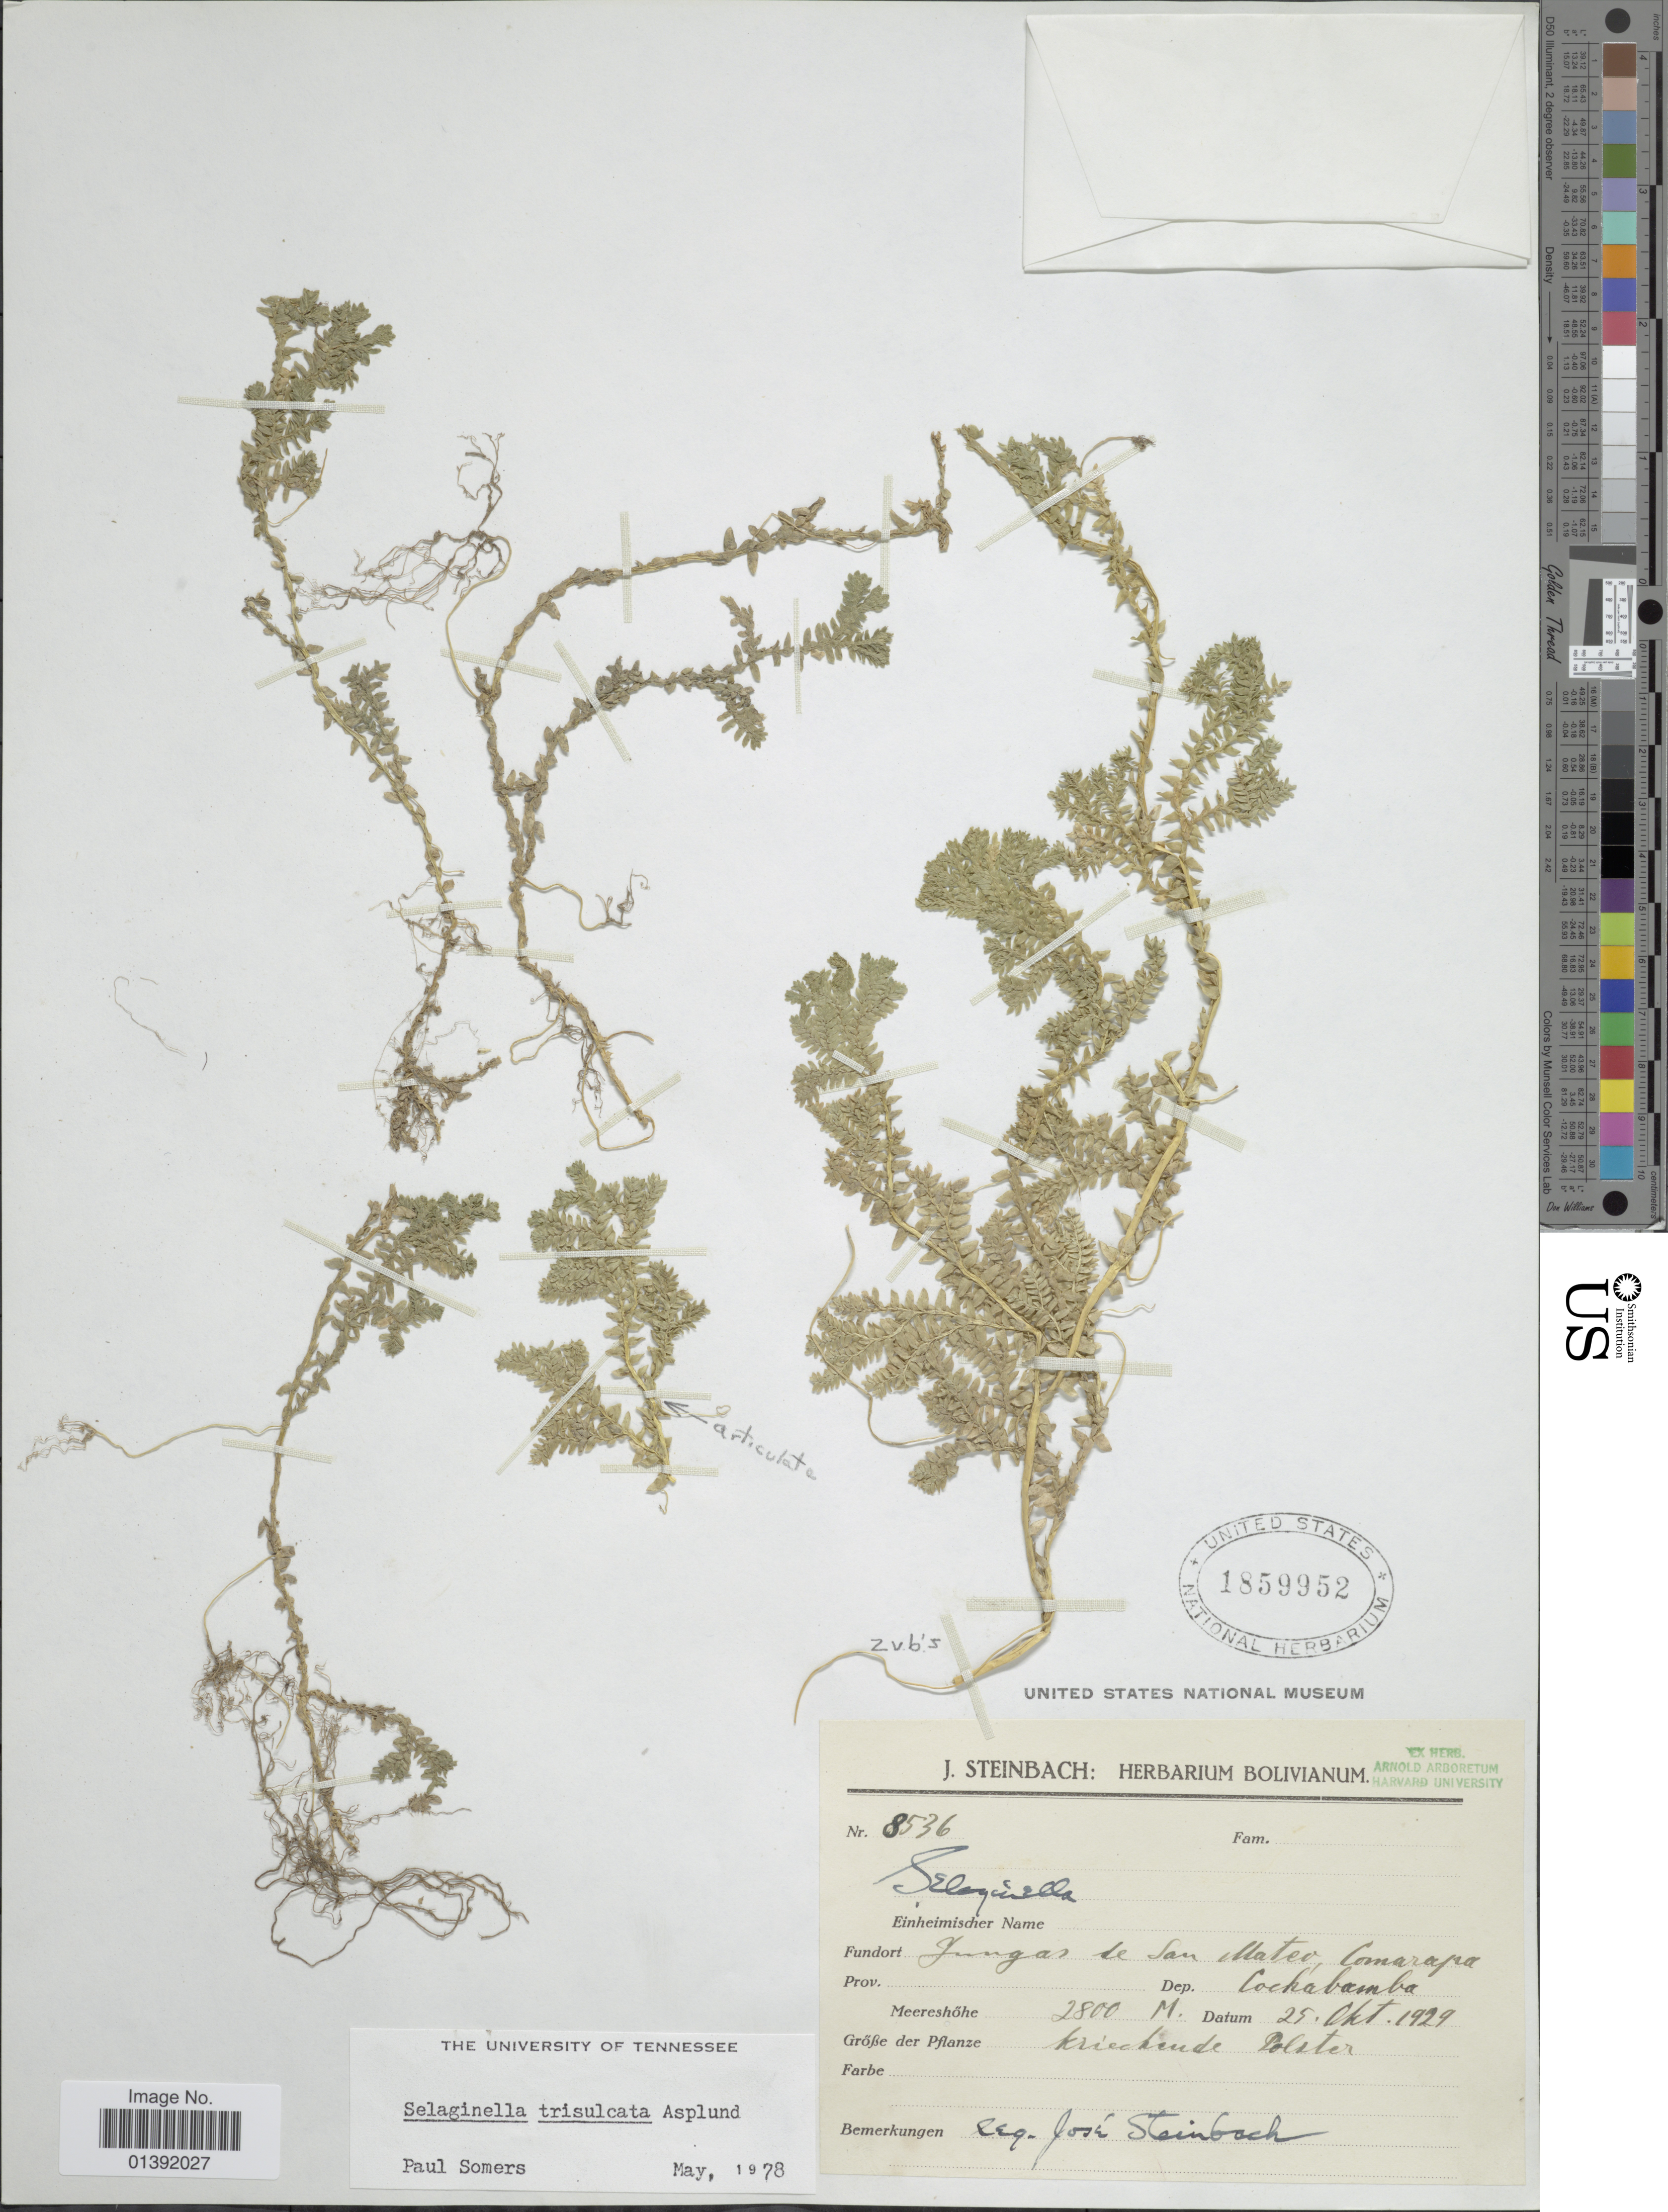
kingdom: Plantae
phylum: Tracheophyta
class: Lycopodiopsida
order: Selaginellales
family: Selaginellaceae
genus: Selaginella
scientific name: Selaginella trisulcata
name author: Aspl.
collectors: J. Steinbach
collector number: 8536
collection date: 1929-10-25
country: Bolivia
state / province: Cochabamba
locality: Yungas de San Mateo, Comarapa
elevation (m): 853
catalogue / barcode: US 1859952